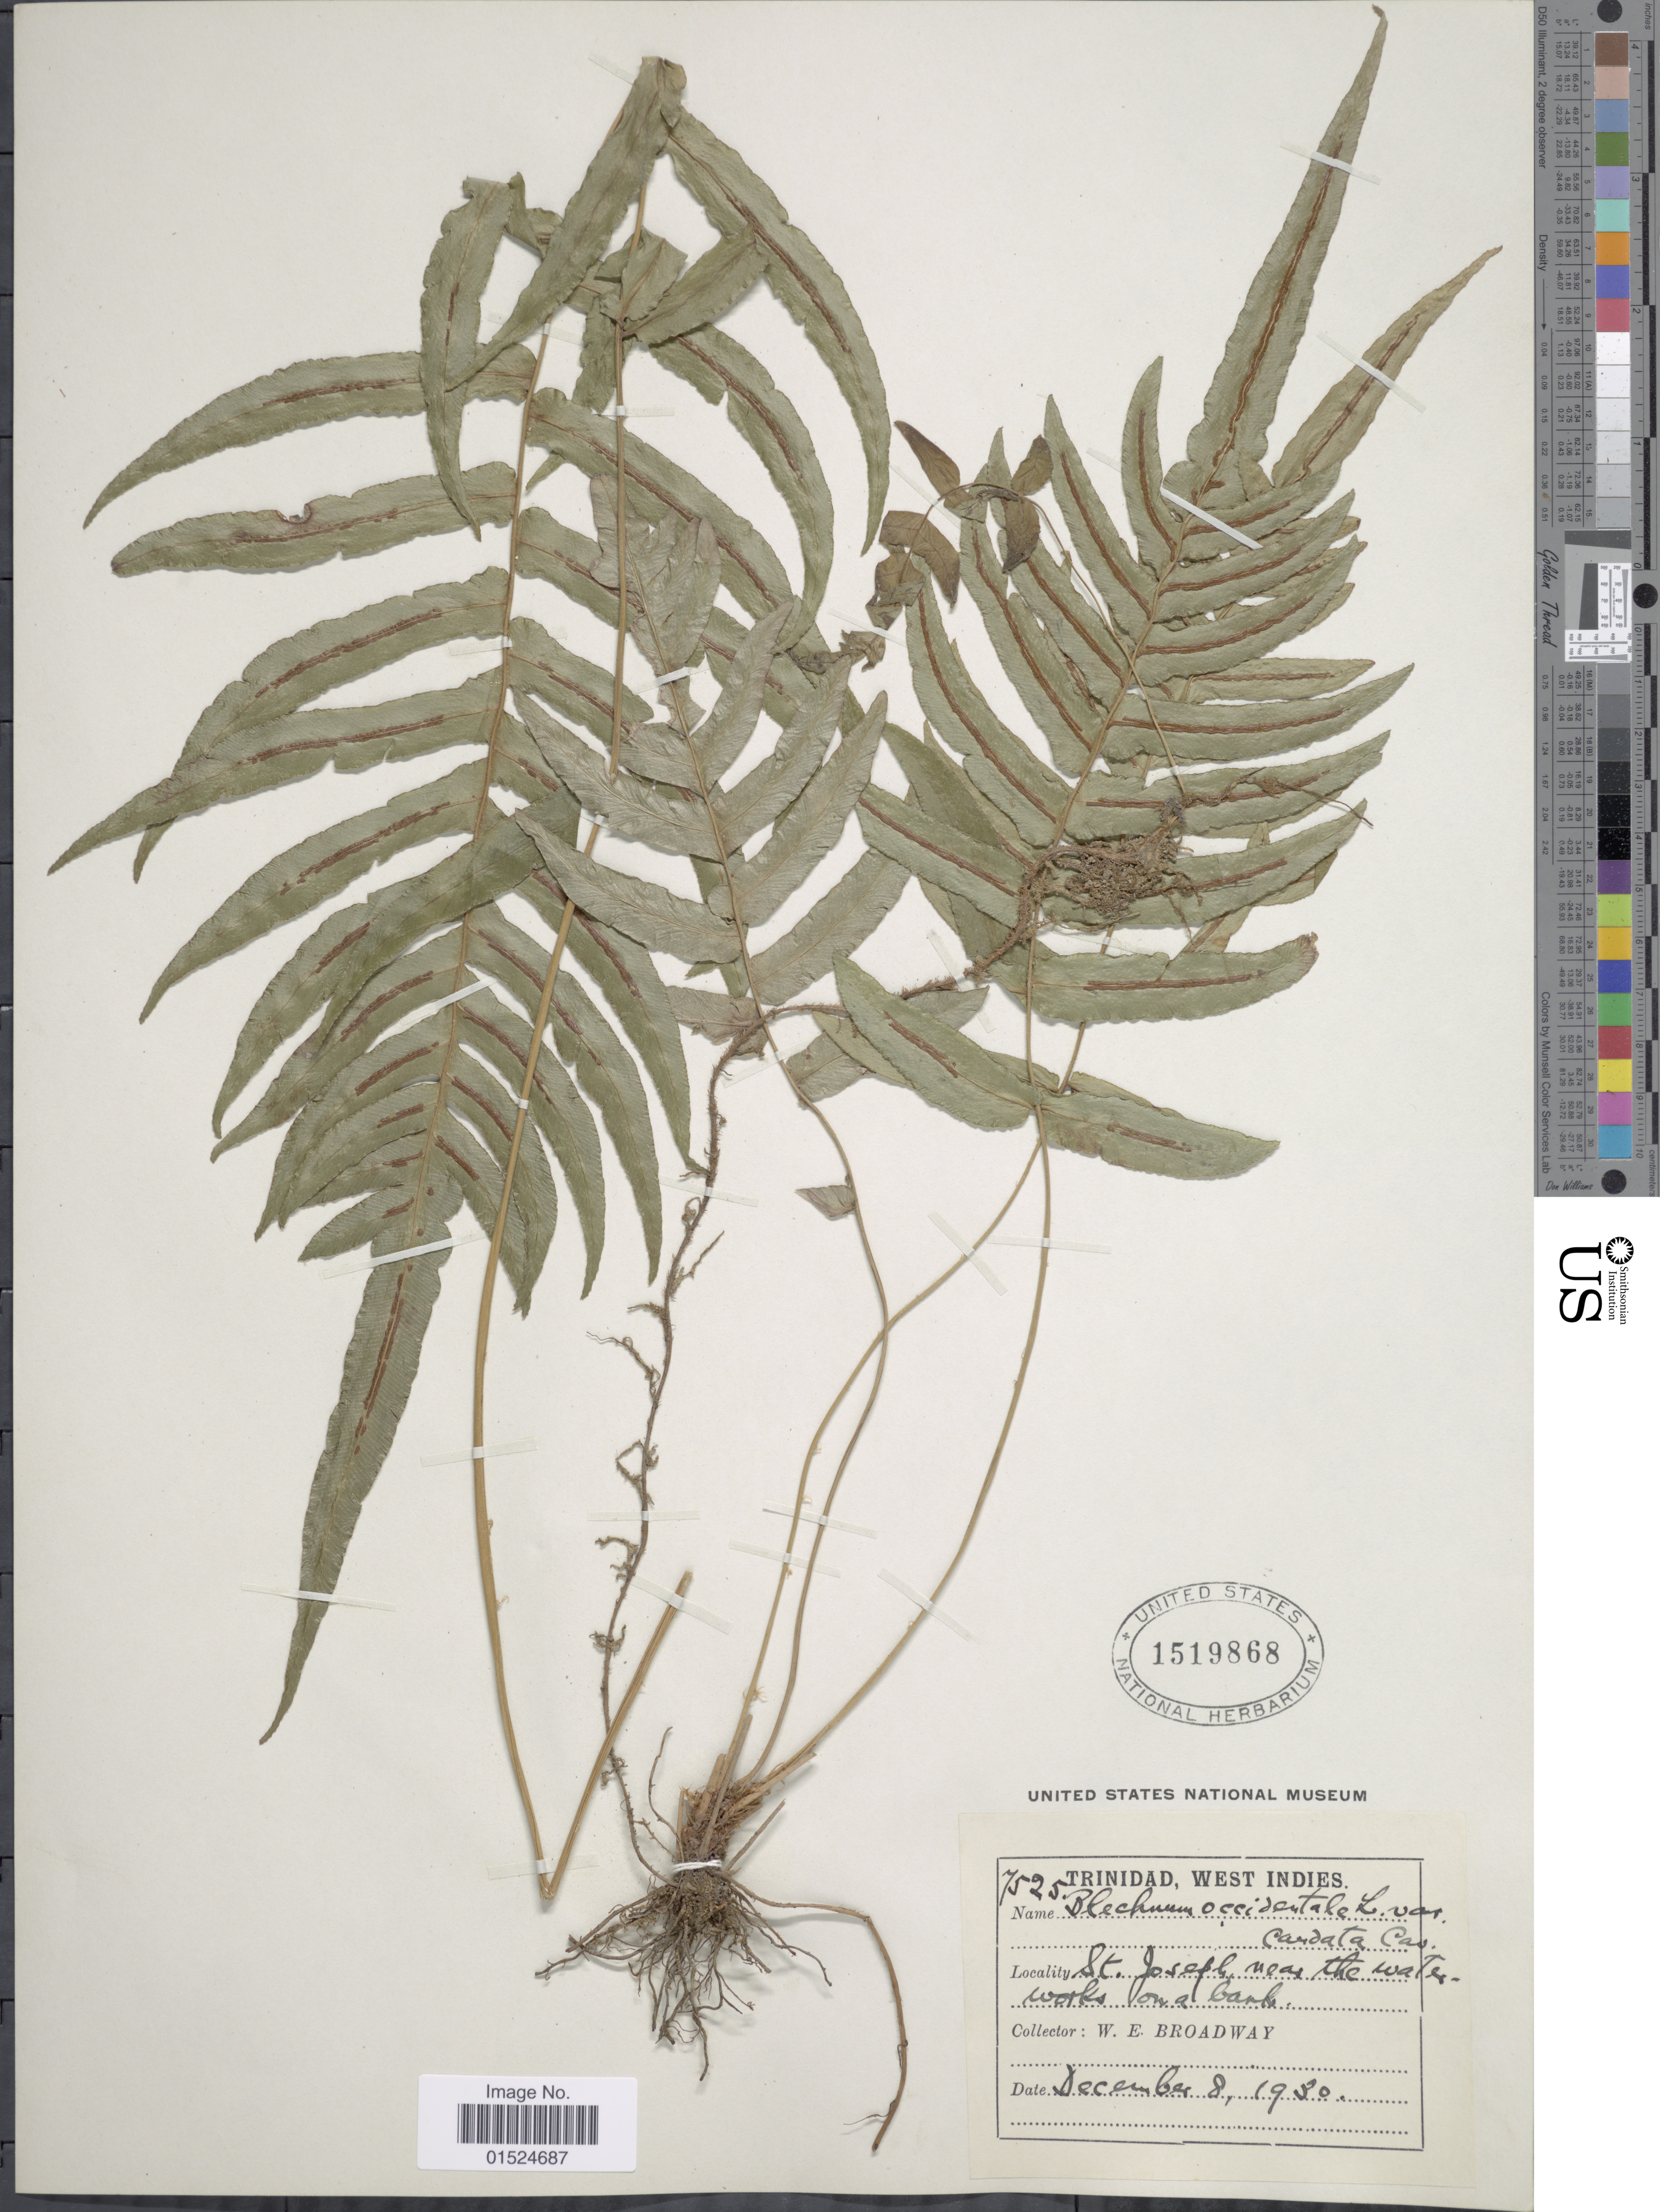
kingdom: Plantae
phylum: Tracheophyta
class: Polypodiopsida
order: Polypodiales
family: Blechnaceae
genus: Blechnum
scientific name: Blechnum falciculatum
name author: C. Presl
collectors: W. E. Broadway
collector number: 7525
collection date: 1930-12-08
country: Trinidad and Tobago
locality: Trinidad, West Indies, St. Joseph, near the waterworks on a bank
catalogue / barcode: US 1519868